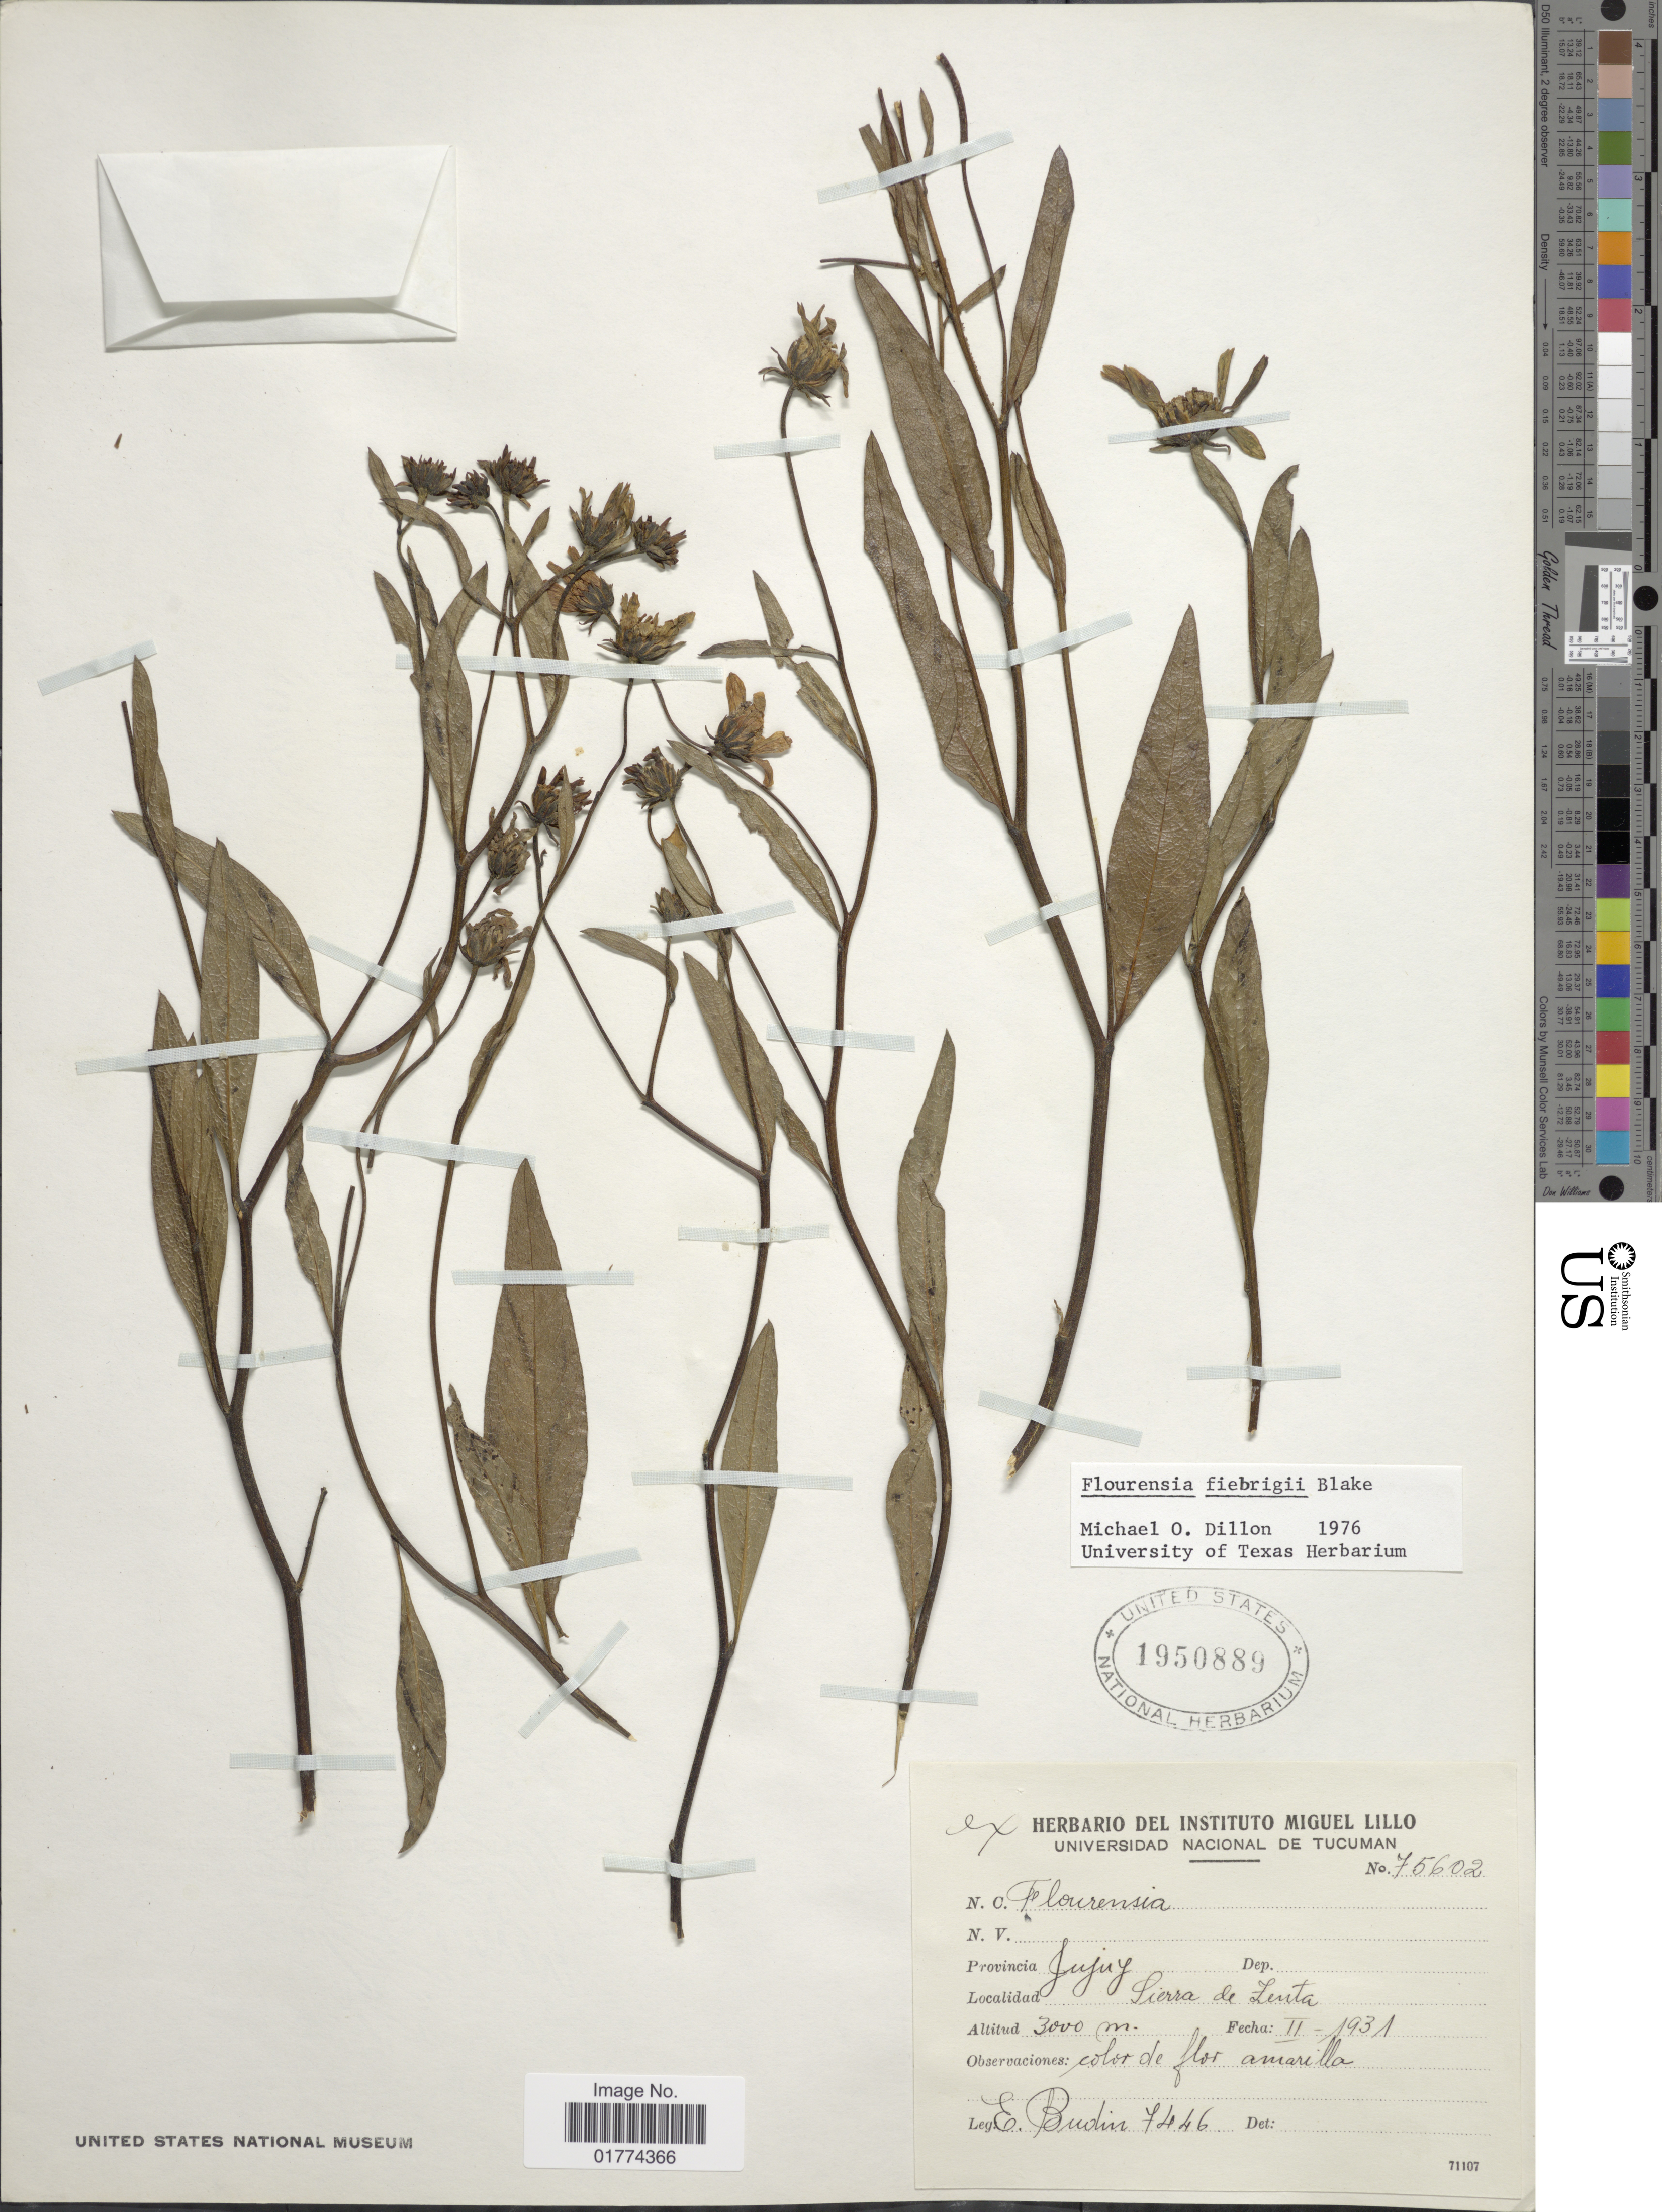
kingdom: Plantae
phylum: Tracheophyta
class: Magnoliopsida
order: Asterales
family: Asteraceae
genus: Flourensia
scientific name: Flourensia fiebrigii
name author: S.F. Blake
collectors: E. Budin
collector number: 7446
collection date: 1931-02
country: Argentina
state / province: Jujuy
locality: Sierra de Zenta.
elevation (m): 3000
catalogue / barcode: US 1950889